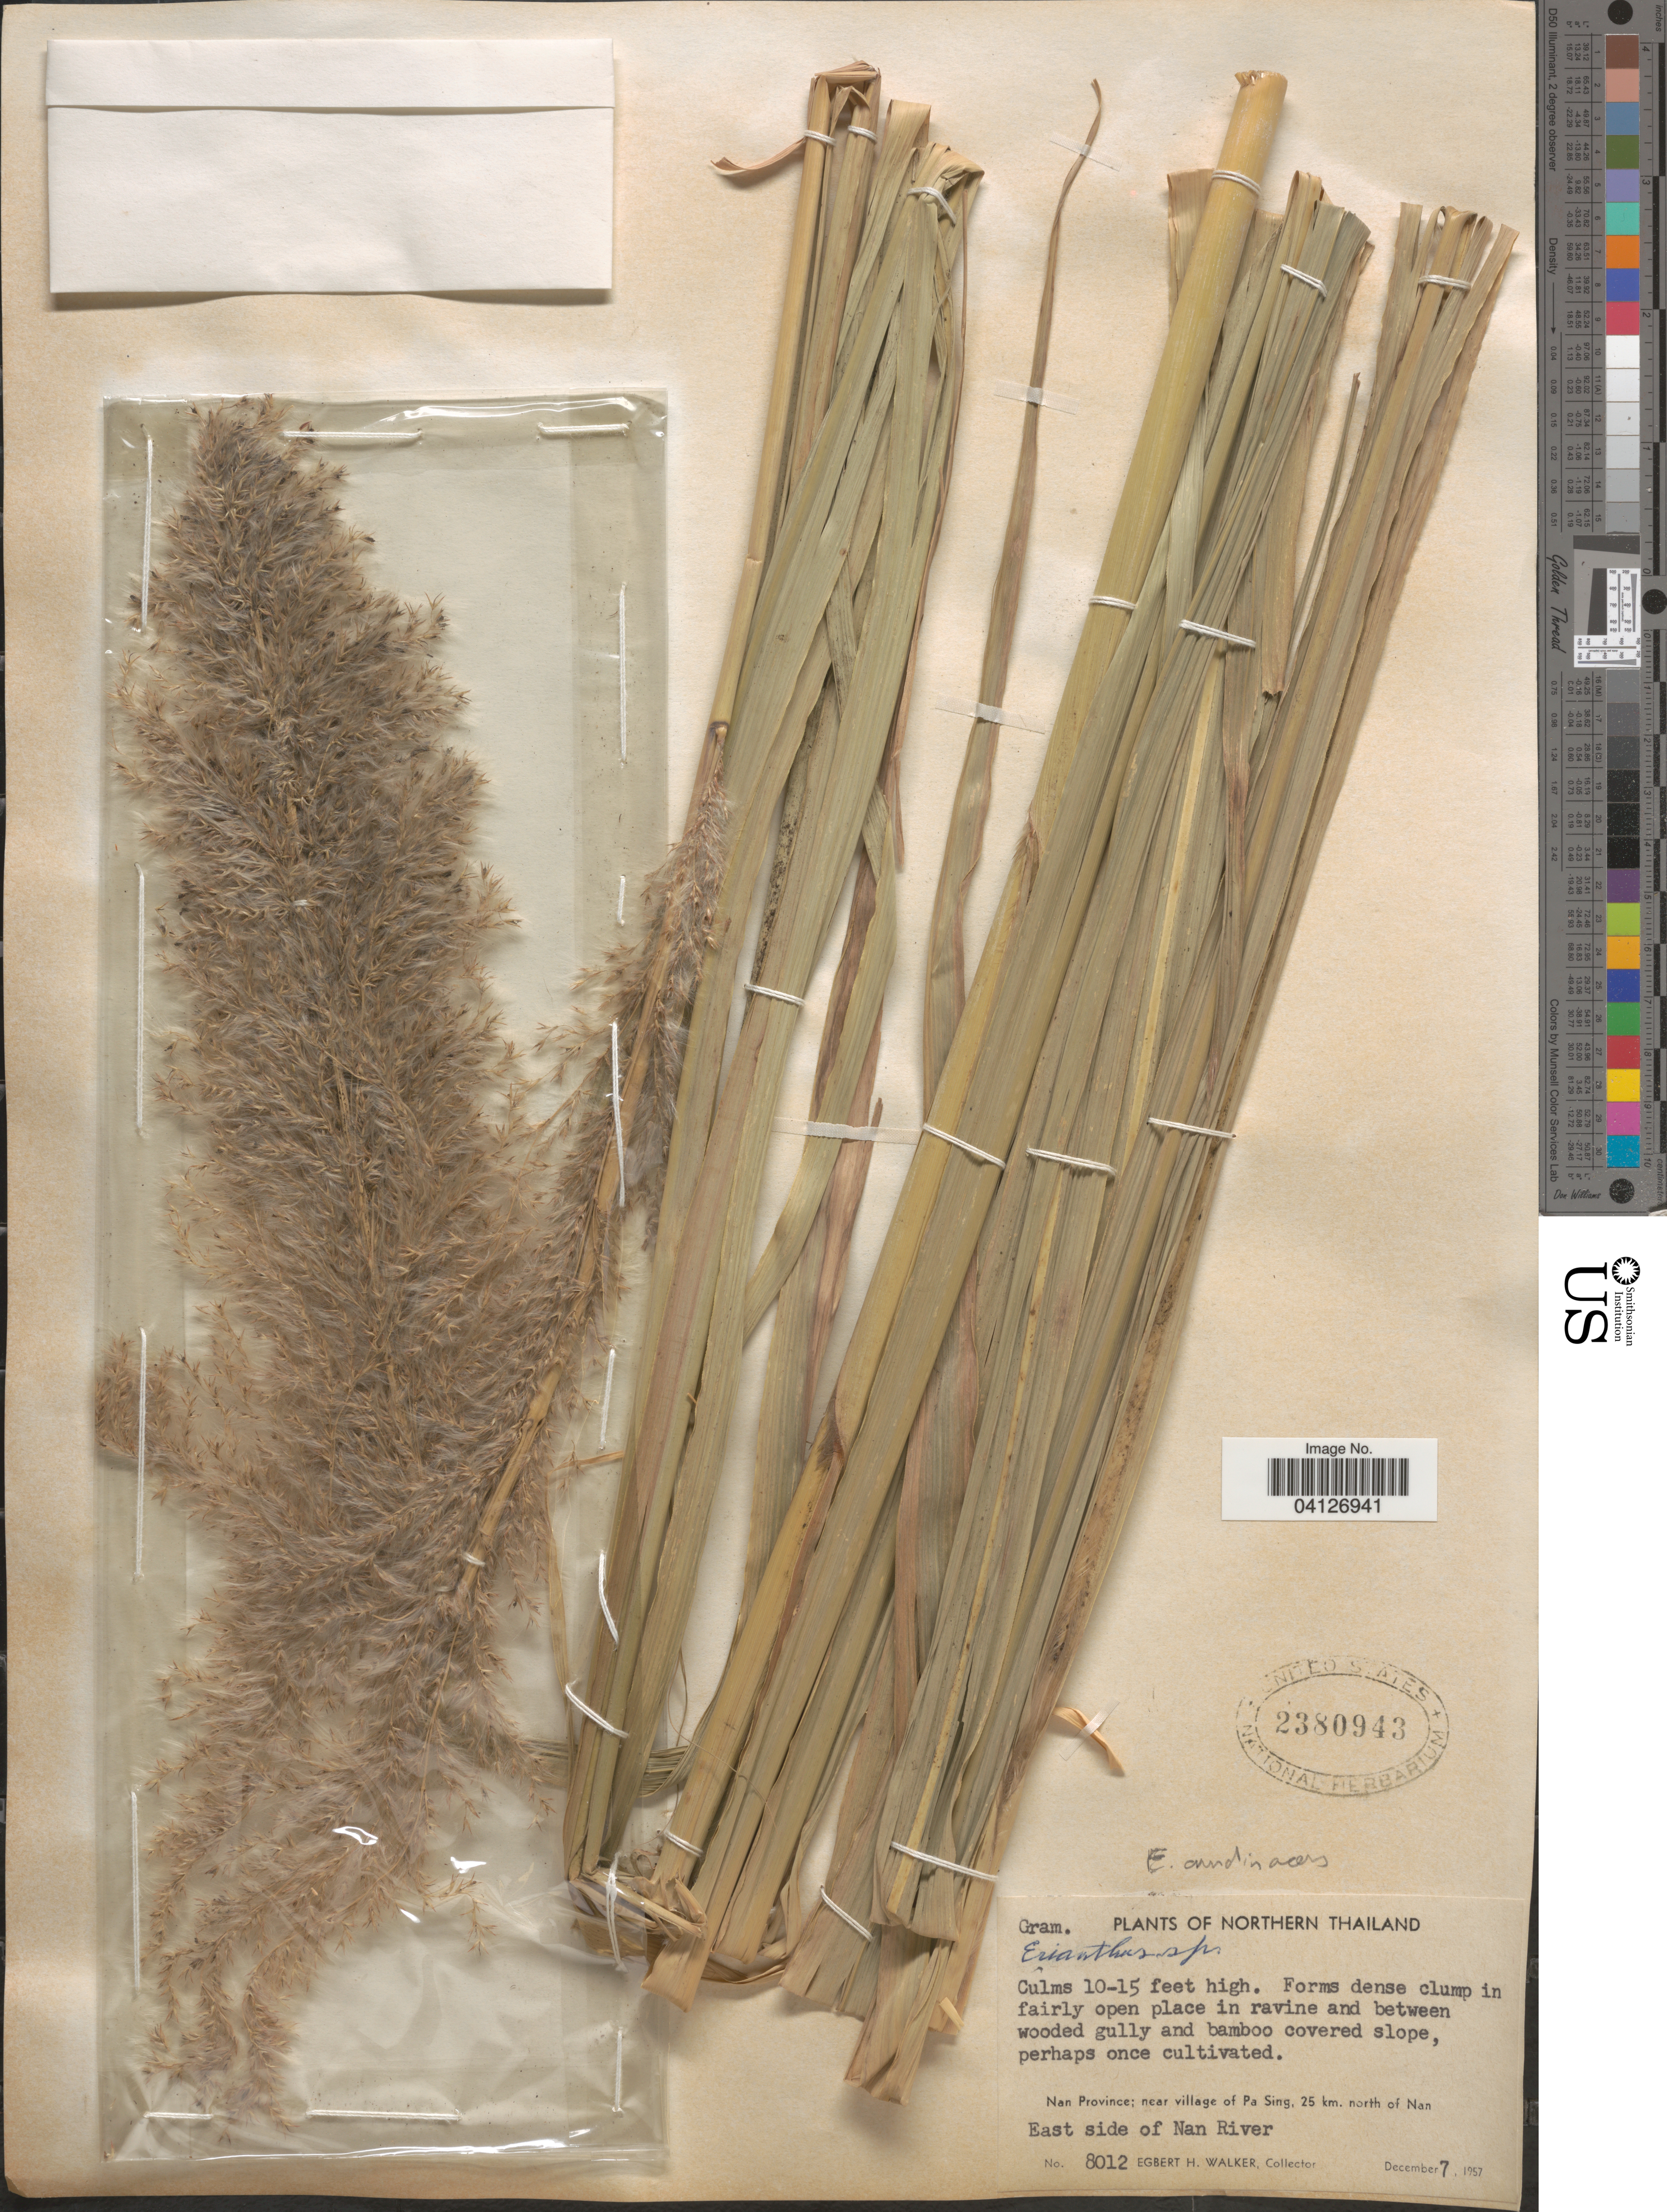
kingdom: Plantae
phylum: Tracheophyta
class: Liliopsida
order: Poales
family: Poaceae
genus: Erianthus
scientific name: Erianthus sp.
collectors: E. H. Walker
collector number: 8012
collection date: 1957-12-07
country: Thailand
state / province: Nan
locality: Near village of Pa Sing, 25 km. north of Nan. East side of Nan River.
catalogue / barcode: US 2380943